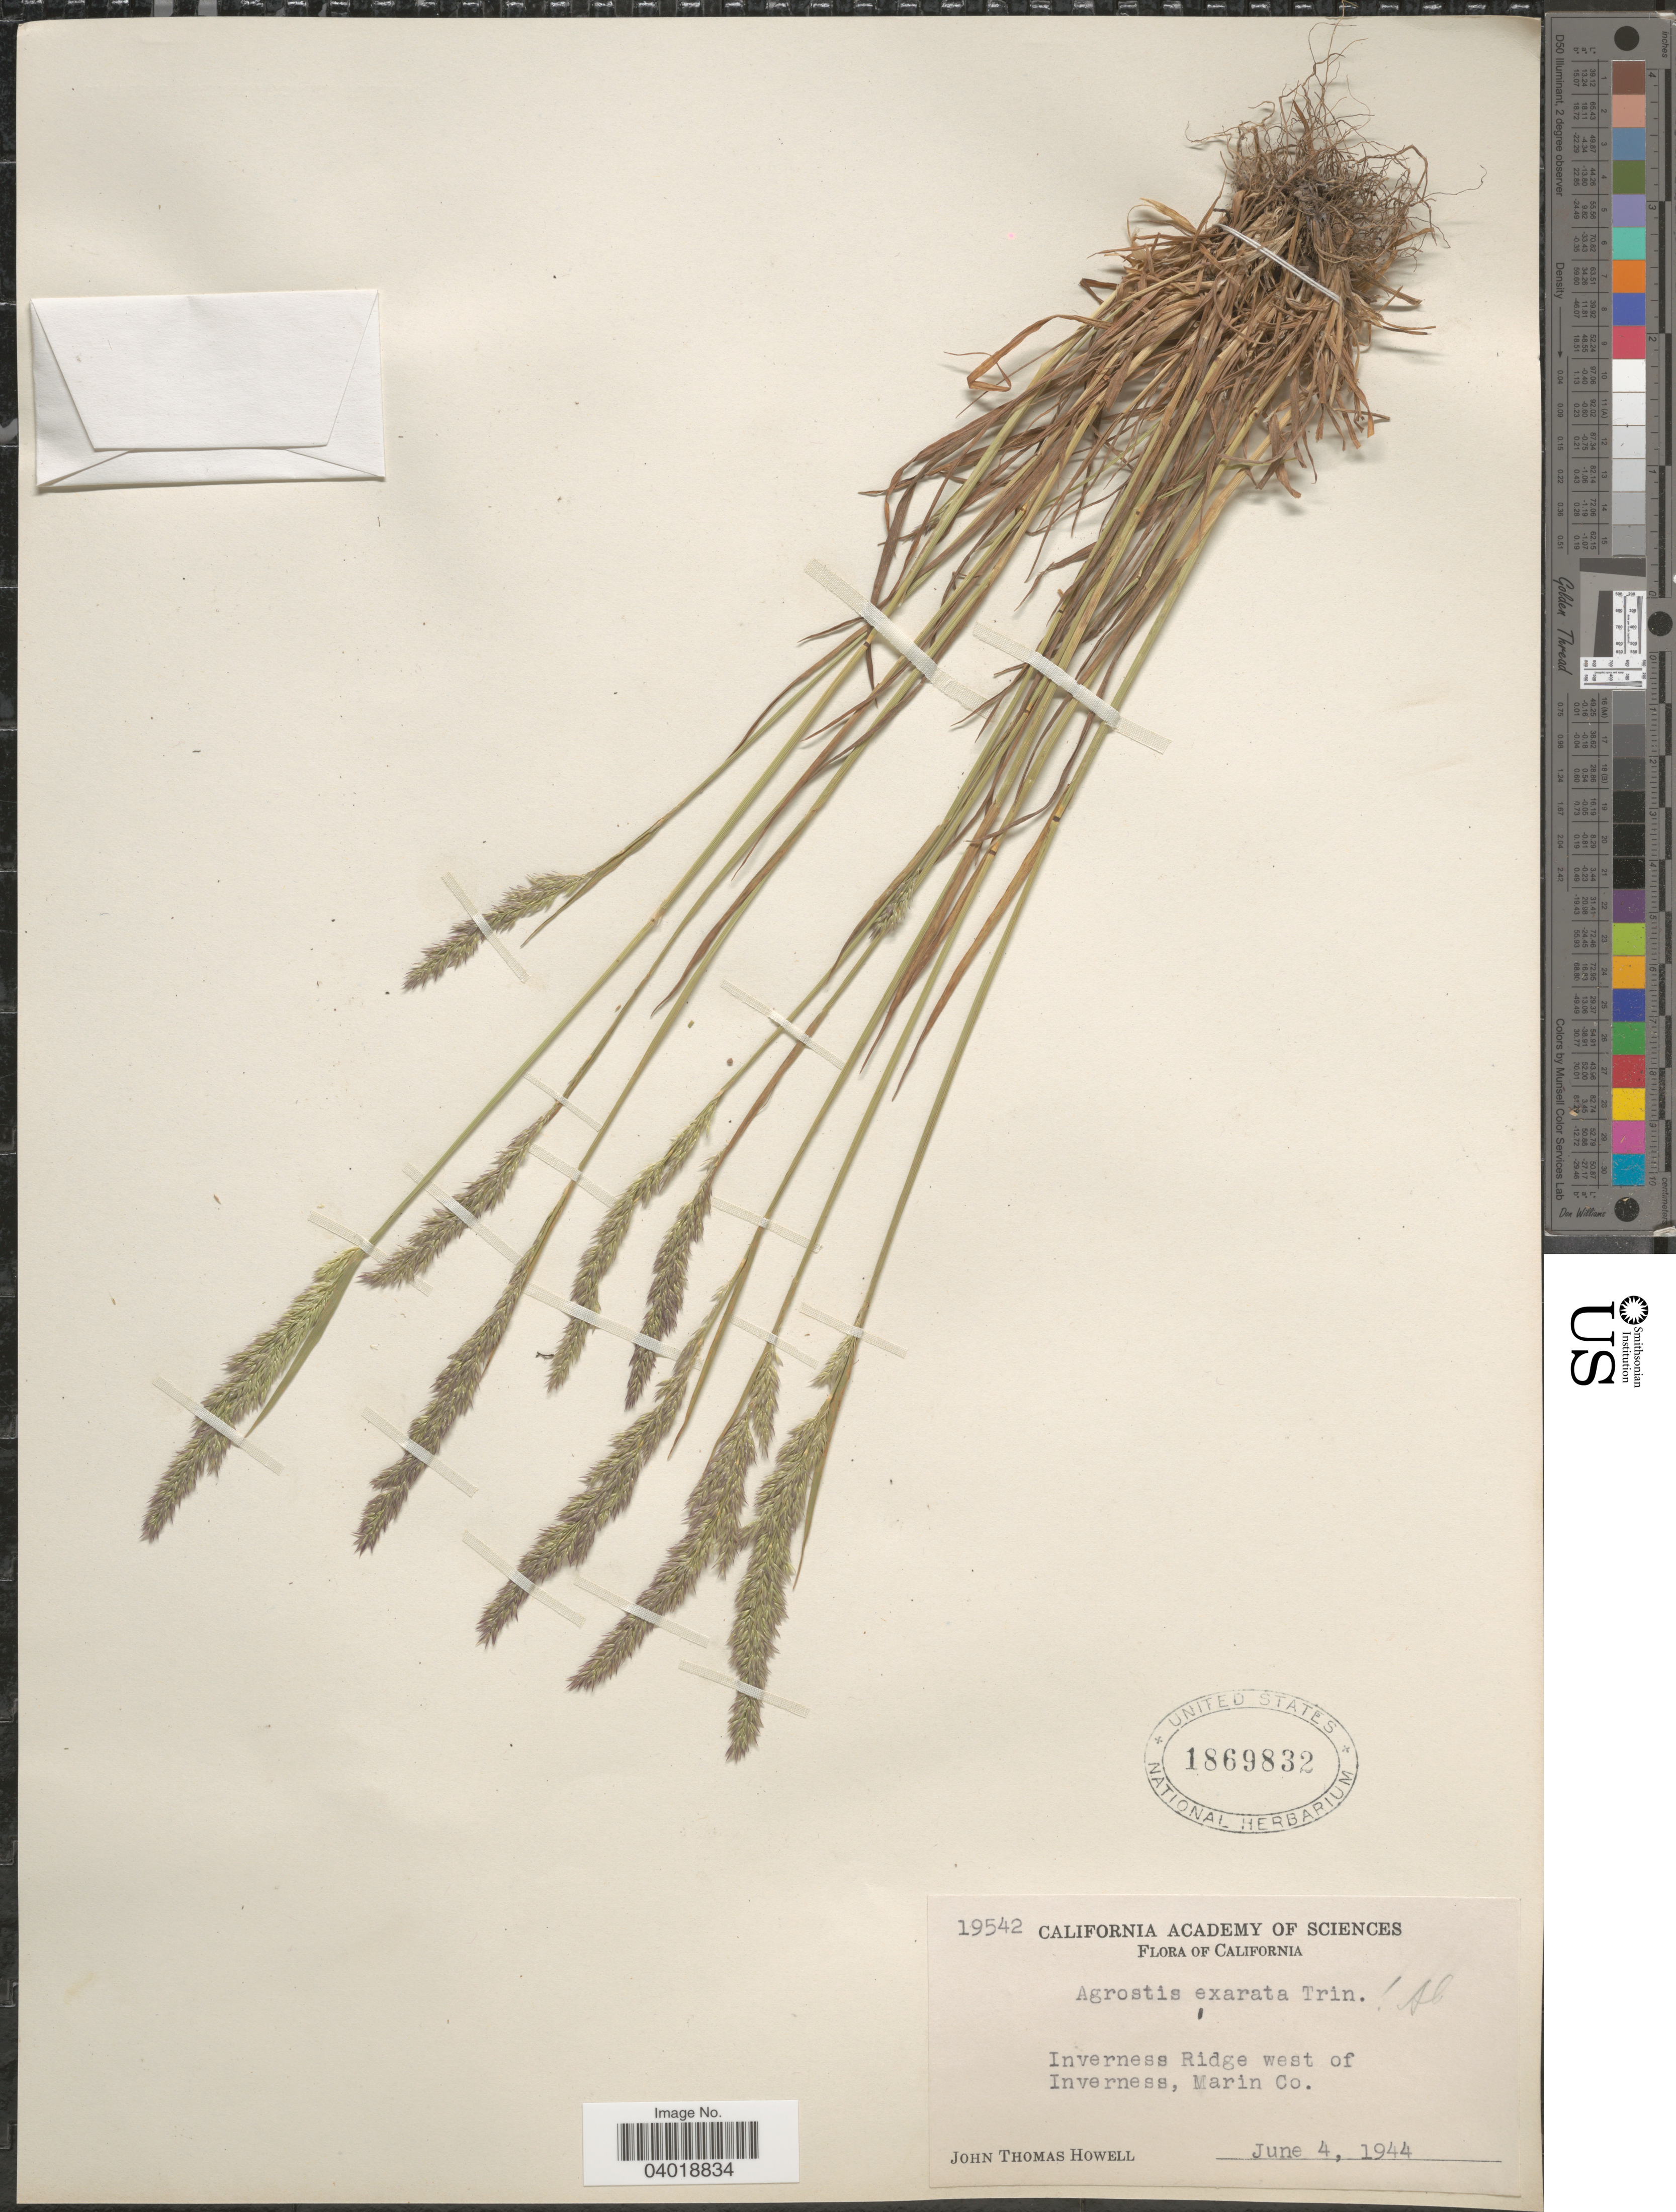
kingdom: Plantae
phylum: Tracheophyta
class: Liliopsida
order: Poales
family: Poaceae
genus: Agrostis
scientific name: Agrostis exarata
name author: Trin.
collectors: J. T. Howell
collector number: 19542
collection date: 1944-06-04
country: United States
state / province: California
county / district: Marin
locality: Inverness Ridge west of Inverness, Marin Co.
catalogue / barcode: US 1869832